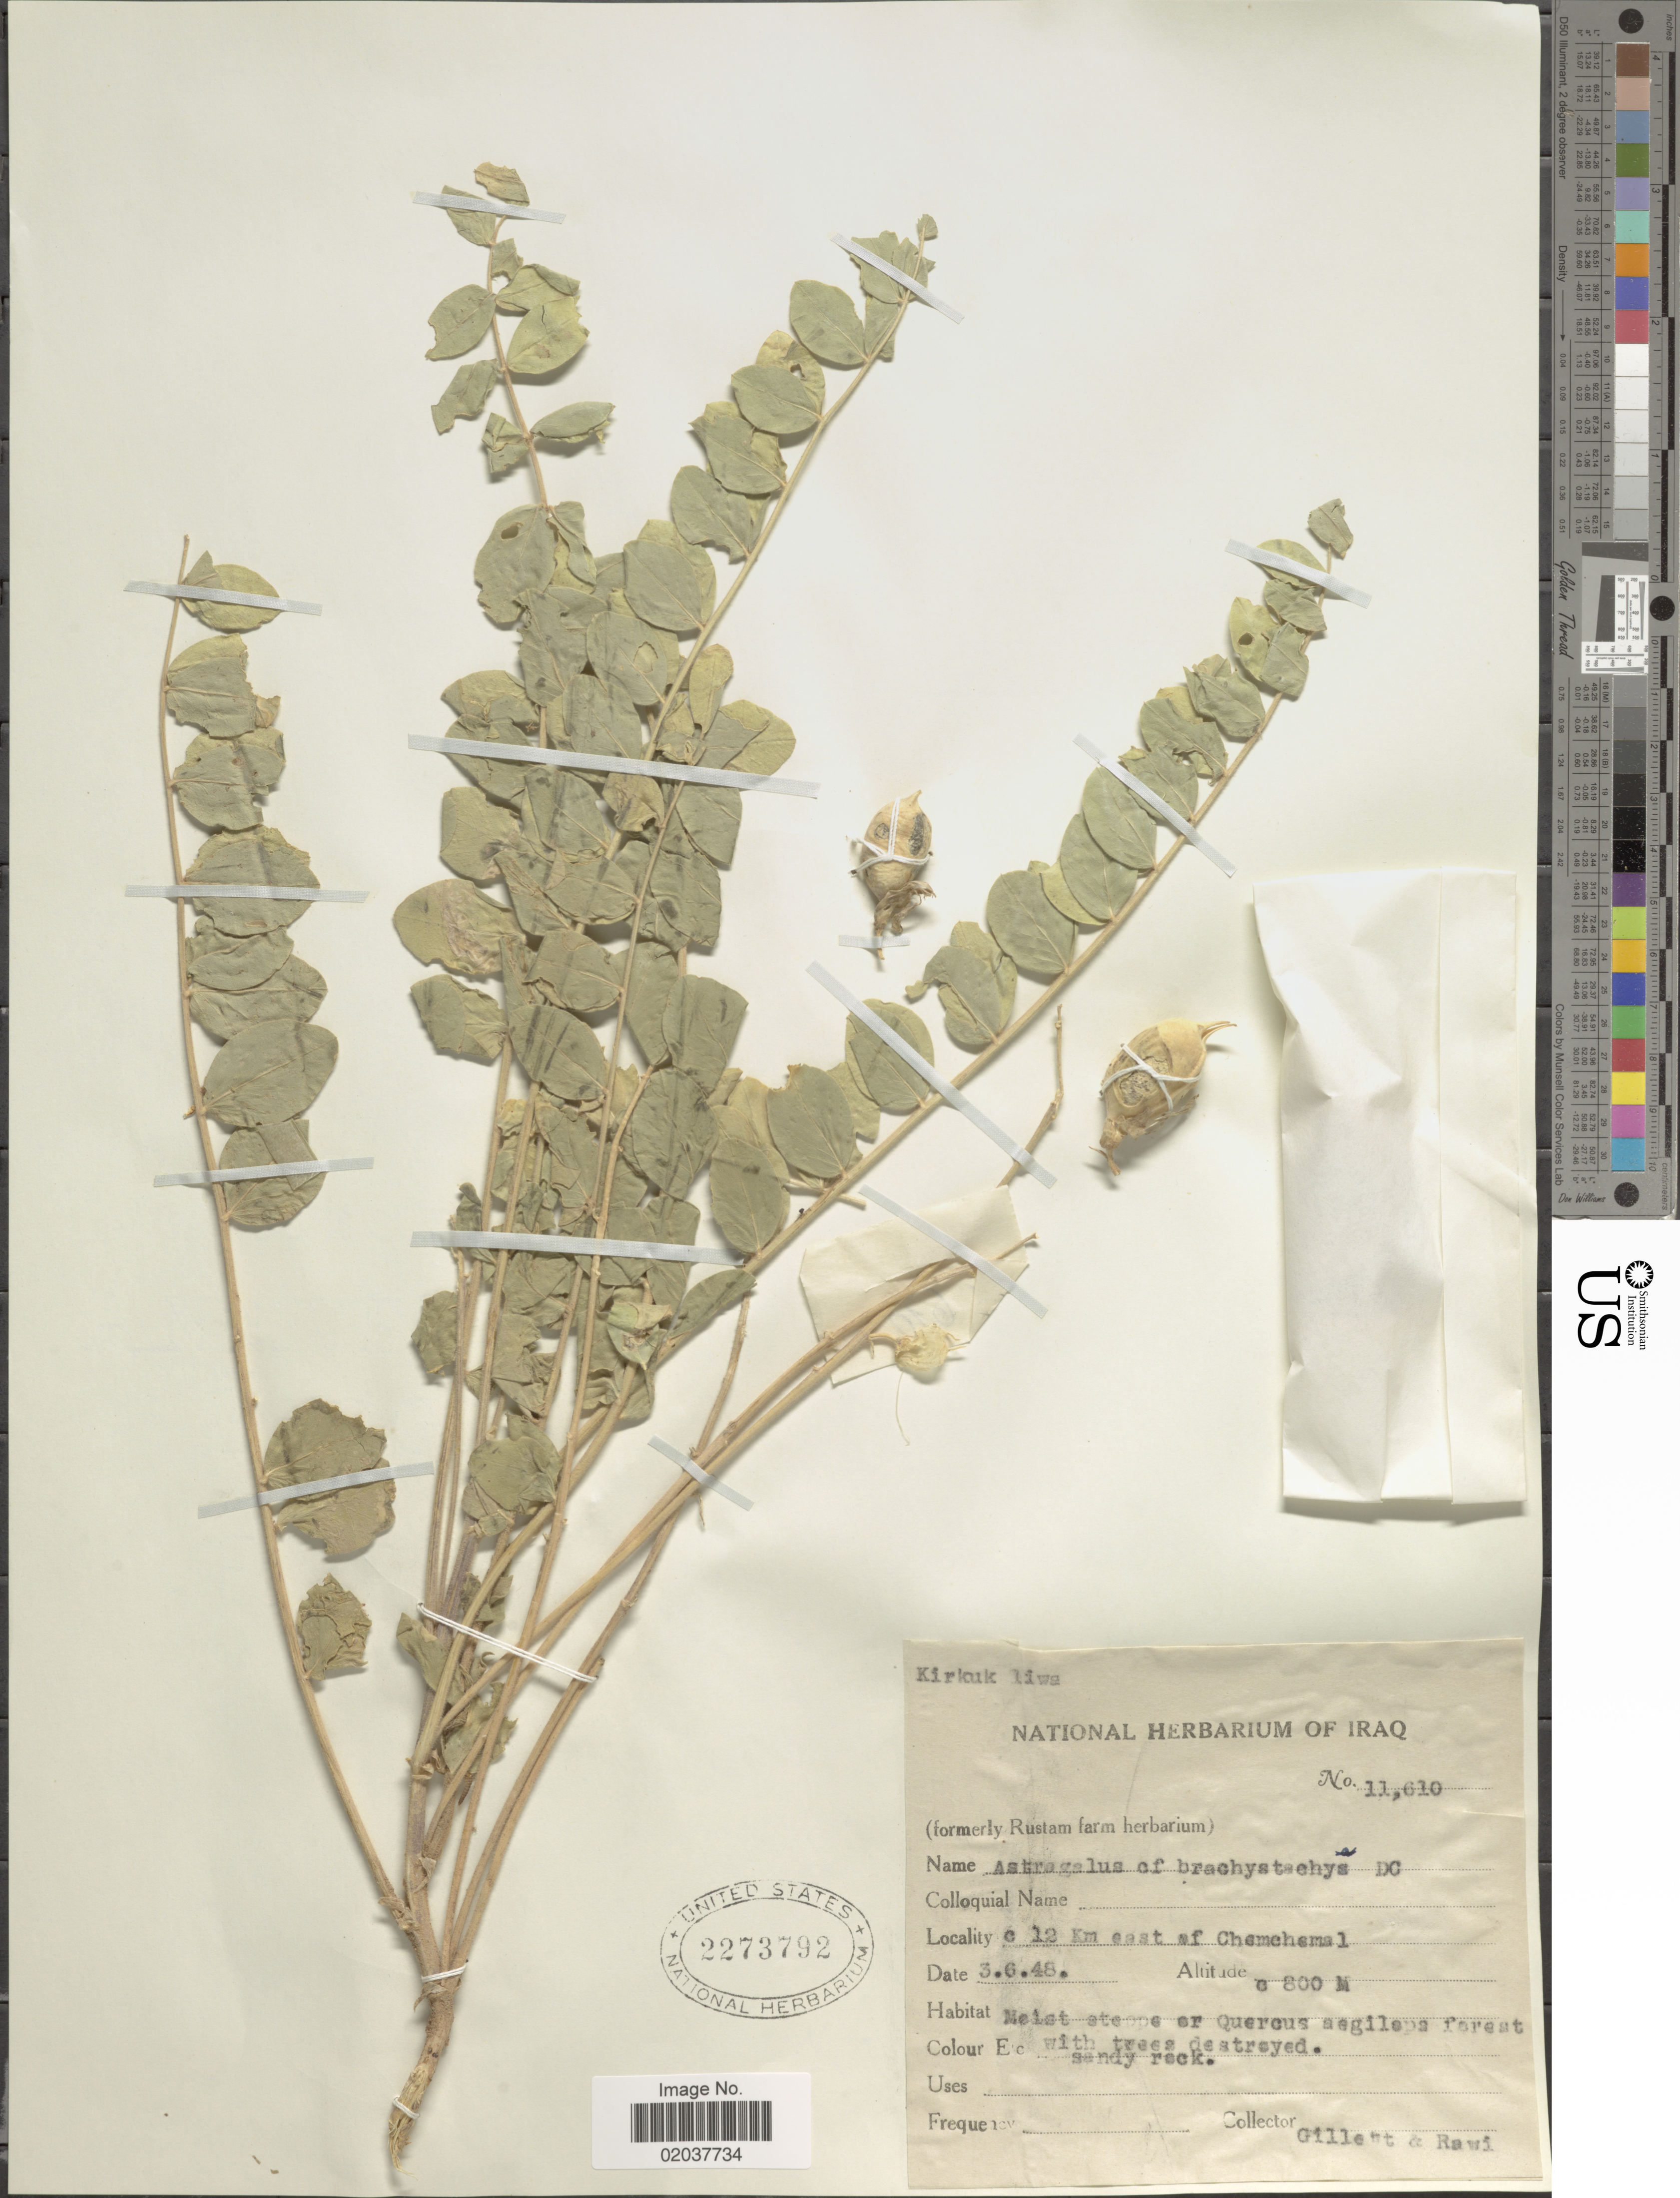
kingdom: Plantae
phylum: Tracheophyta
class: Magnoliopsida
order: Fabales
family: Fabaceae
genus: Astragalus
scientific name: Astragalus brachystachys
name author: DC.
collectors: Gillett, -- & -. Rawi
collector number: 11610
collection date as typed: Transcribed d/m/y: 3/6/48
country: Iraq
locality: C 12 km east of Chamchamal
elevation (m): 800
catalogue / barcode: US 2273792